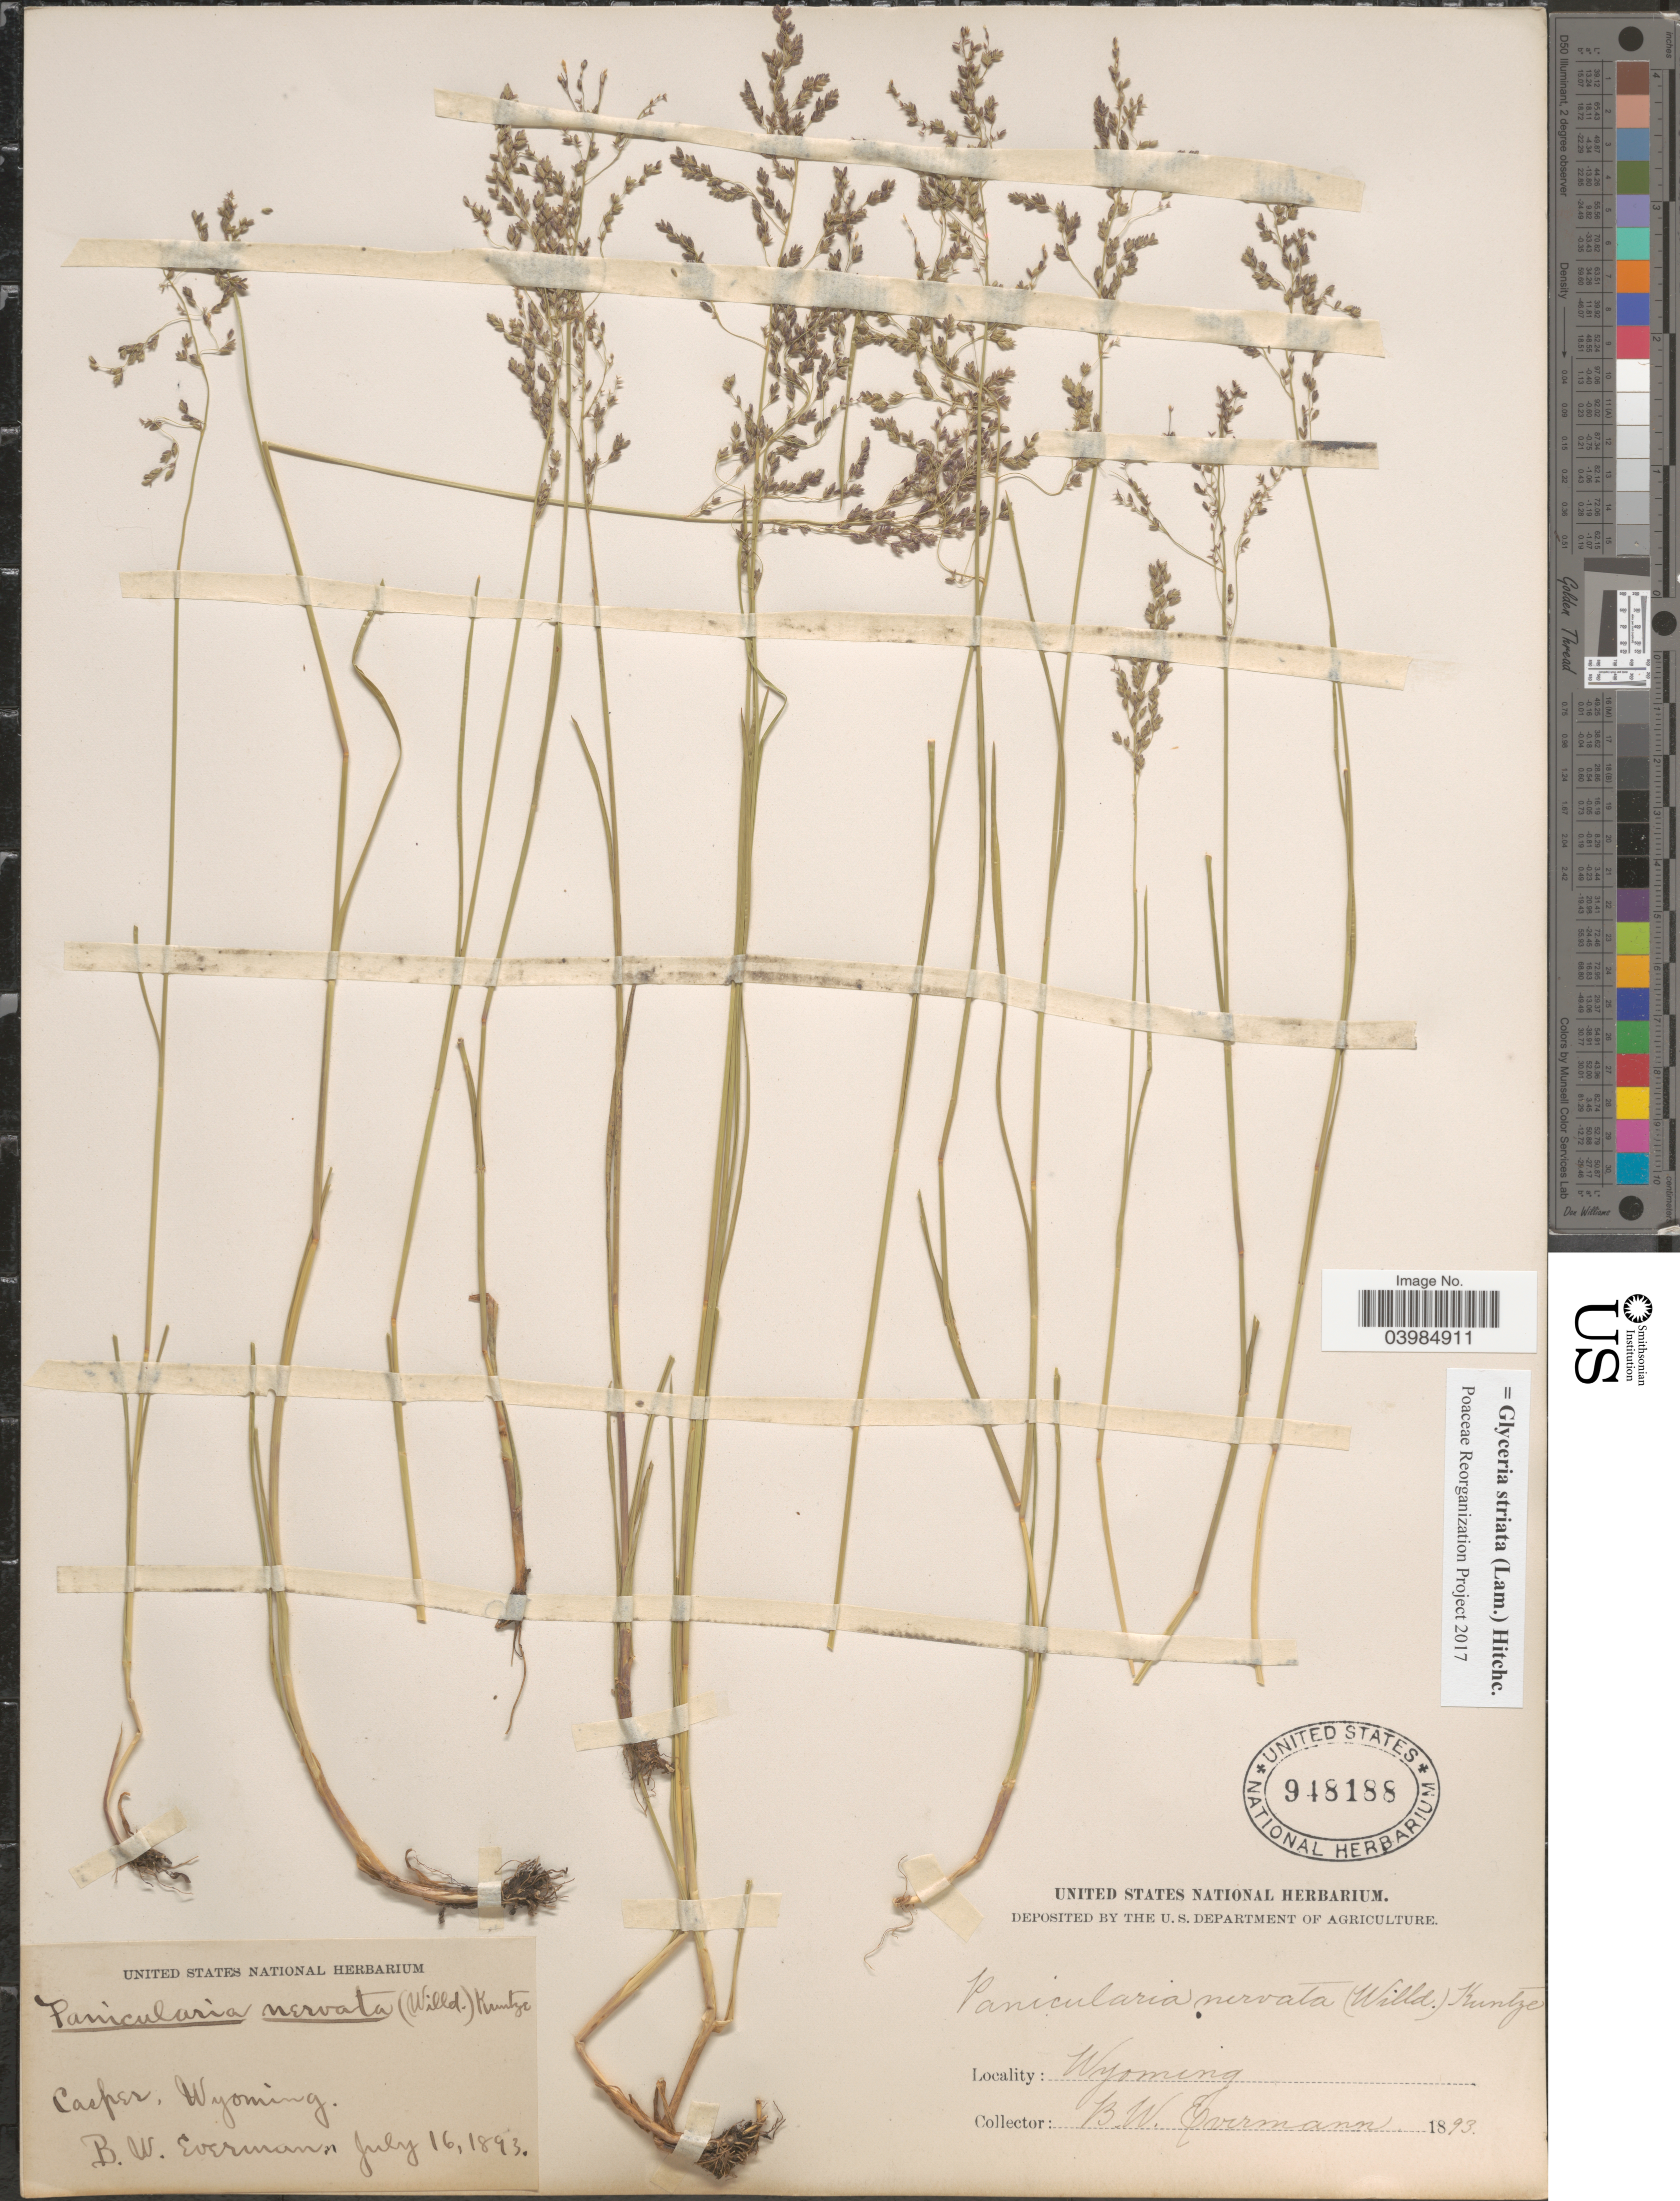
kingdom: Plantae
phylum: Tracheophyta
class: Liliopsida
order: Poales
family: Poaceae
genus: Glyceria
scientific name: Glyceria striata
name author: (Lam.) Hitchc.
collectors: B. W. Evermann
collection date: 1893-07-16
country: United States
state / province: Wyoming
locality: Casper.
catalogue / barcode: US 948188